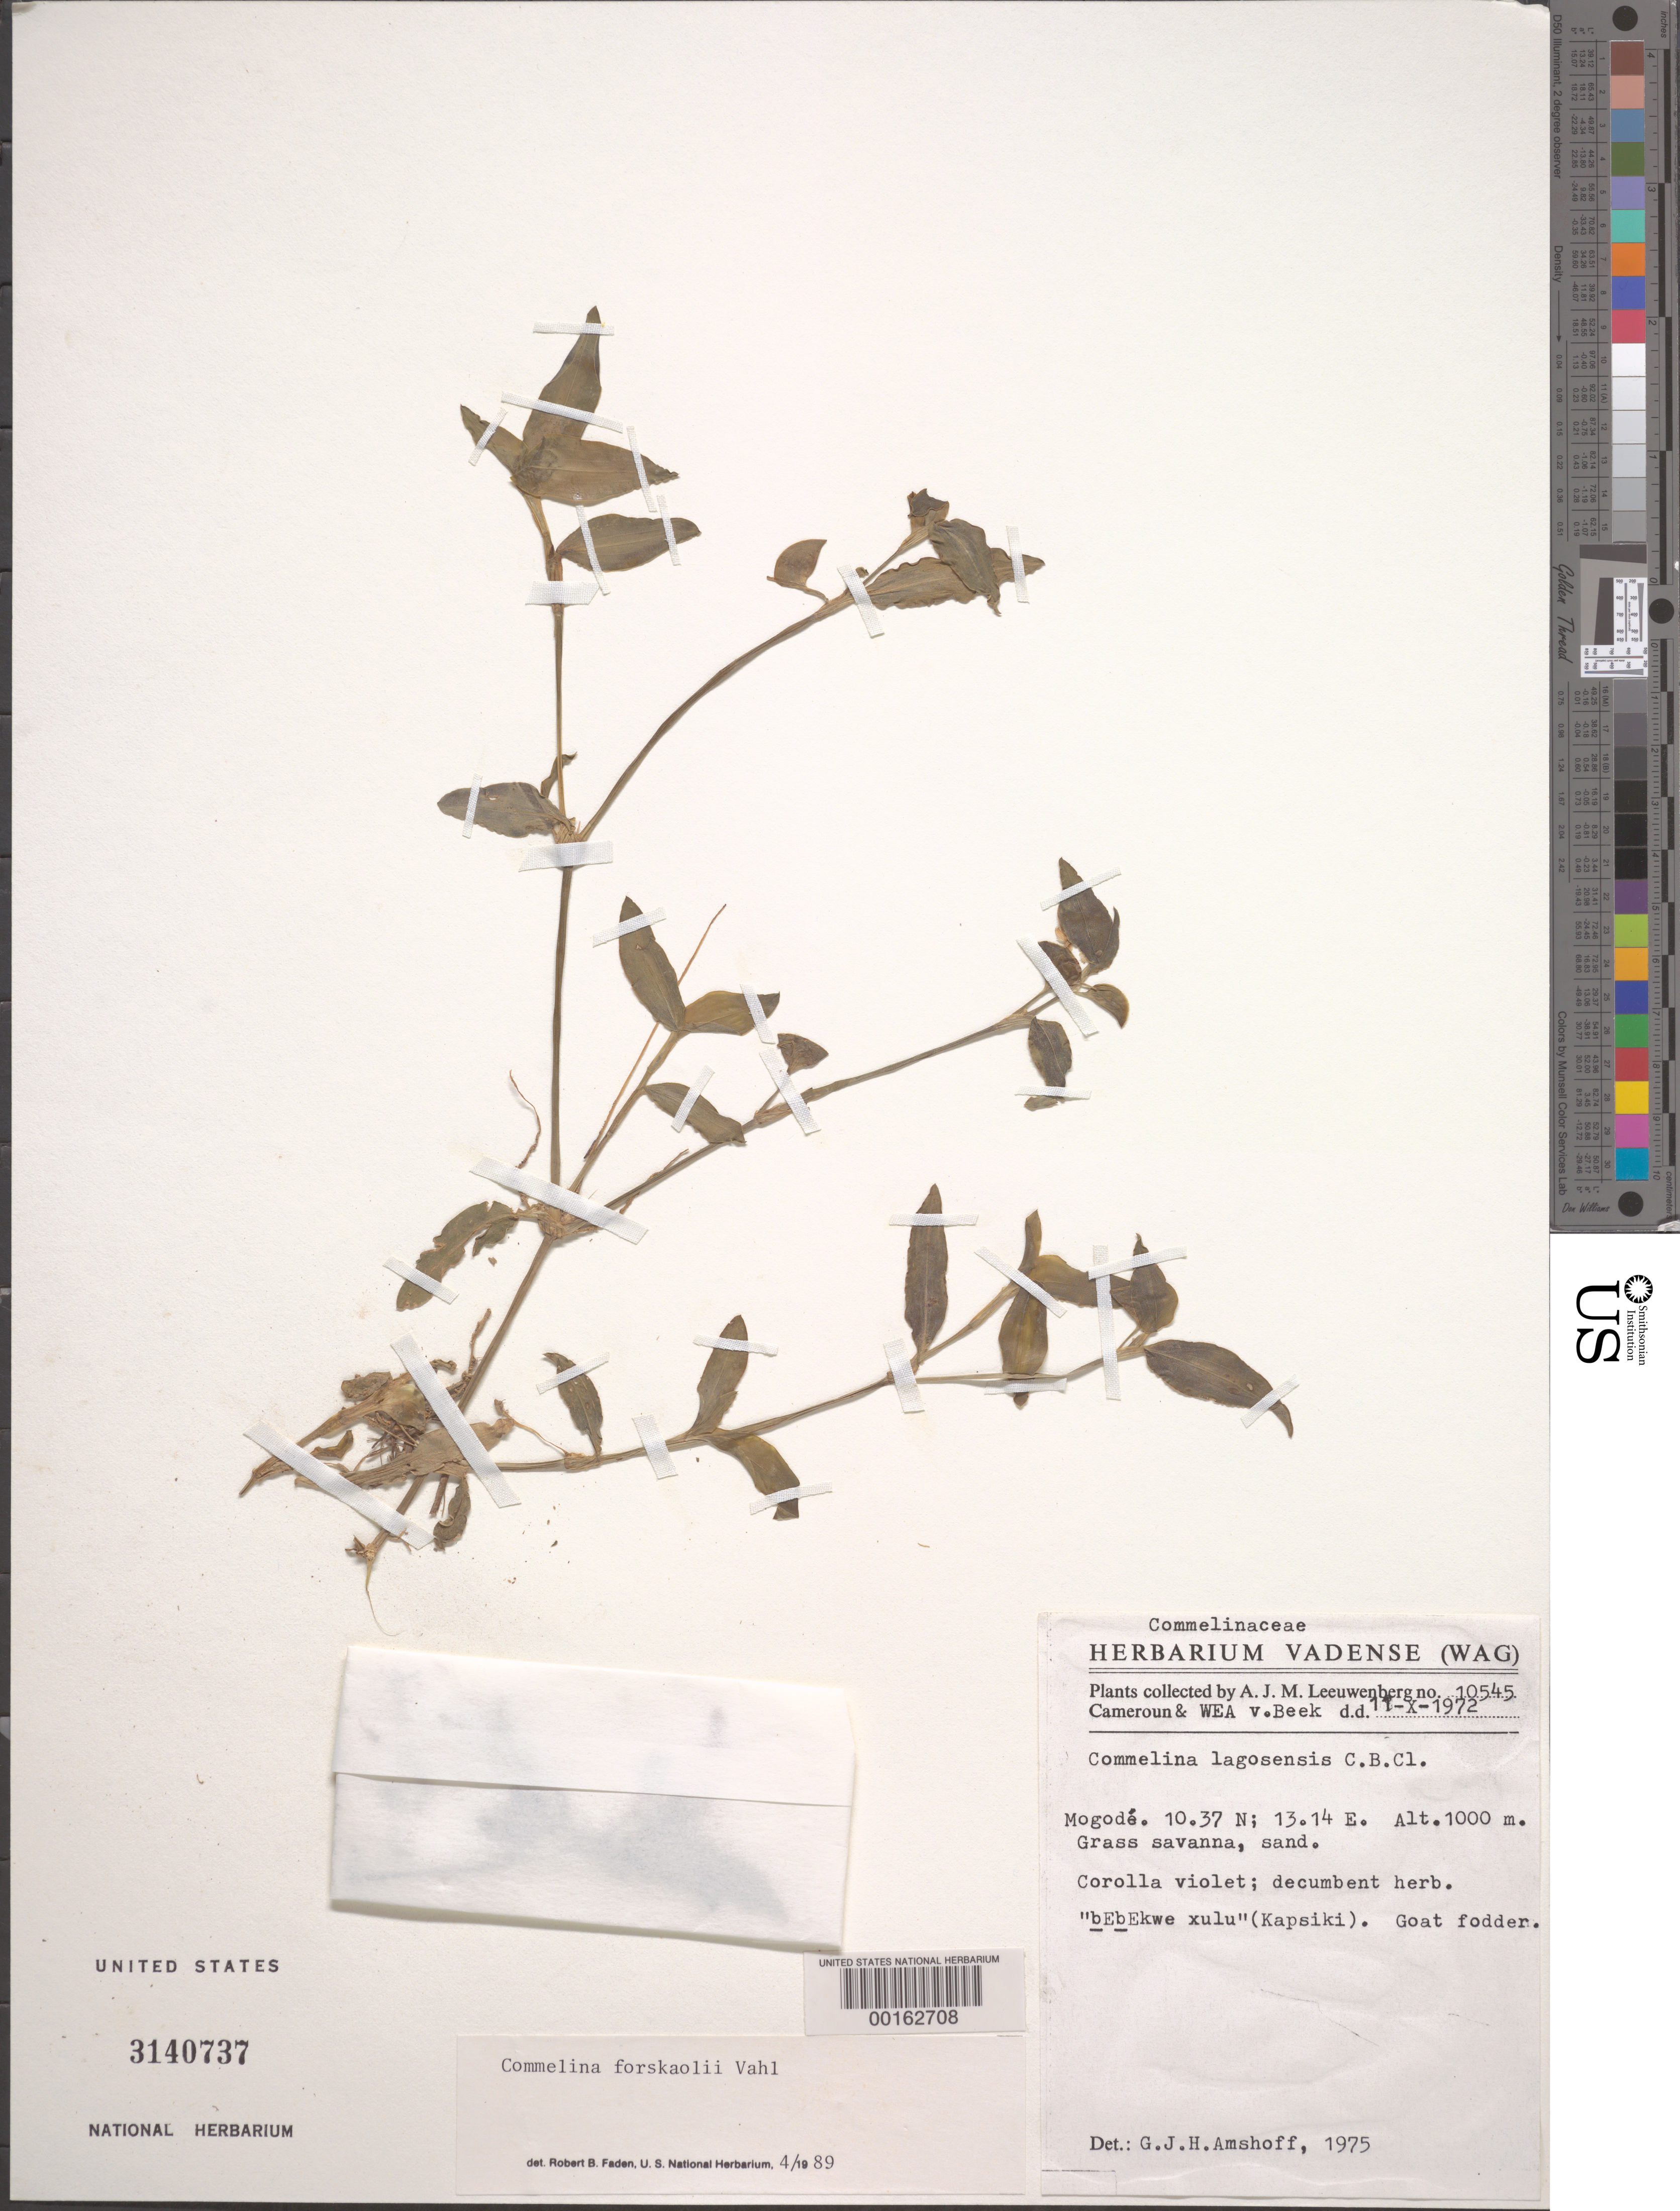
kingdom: Plantae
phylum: Tracheophyta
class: Liliopsida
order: Commelinales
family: Commelinaceae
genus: Commelina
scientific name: Commelina forskaolii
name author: Vahl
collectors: A. J. M. Leeuwenberg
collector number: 10545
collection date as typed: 11 Oct 1972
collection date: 1972-10-11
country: Cameroon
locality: Mogode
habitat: Grass savanna, sand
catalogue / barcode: US 3140737